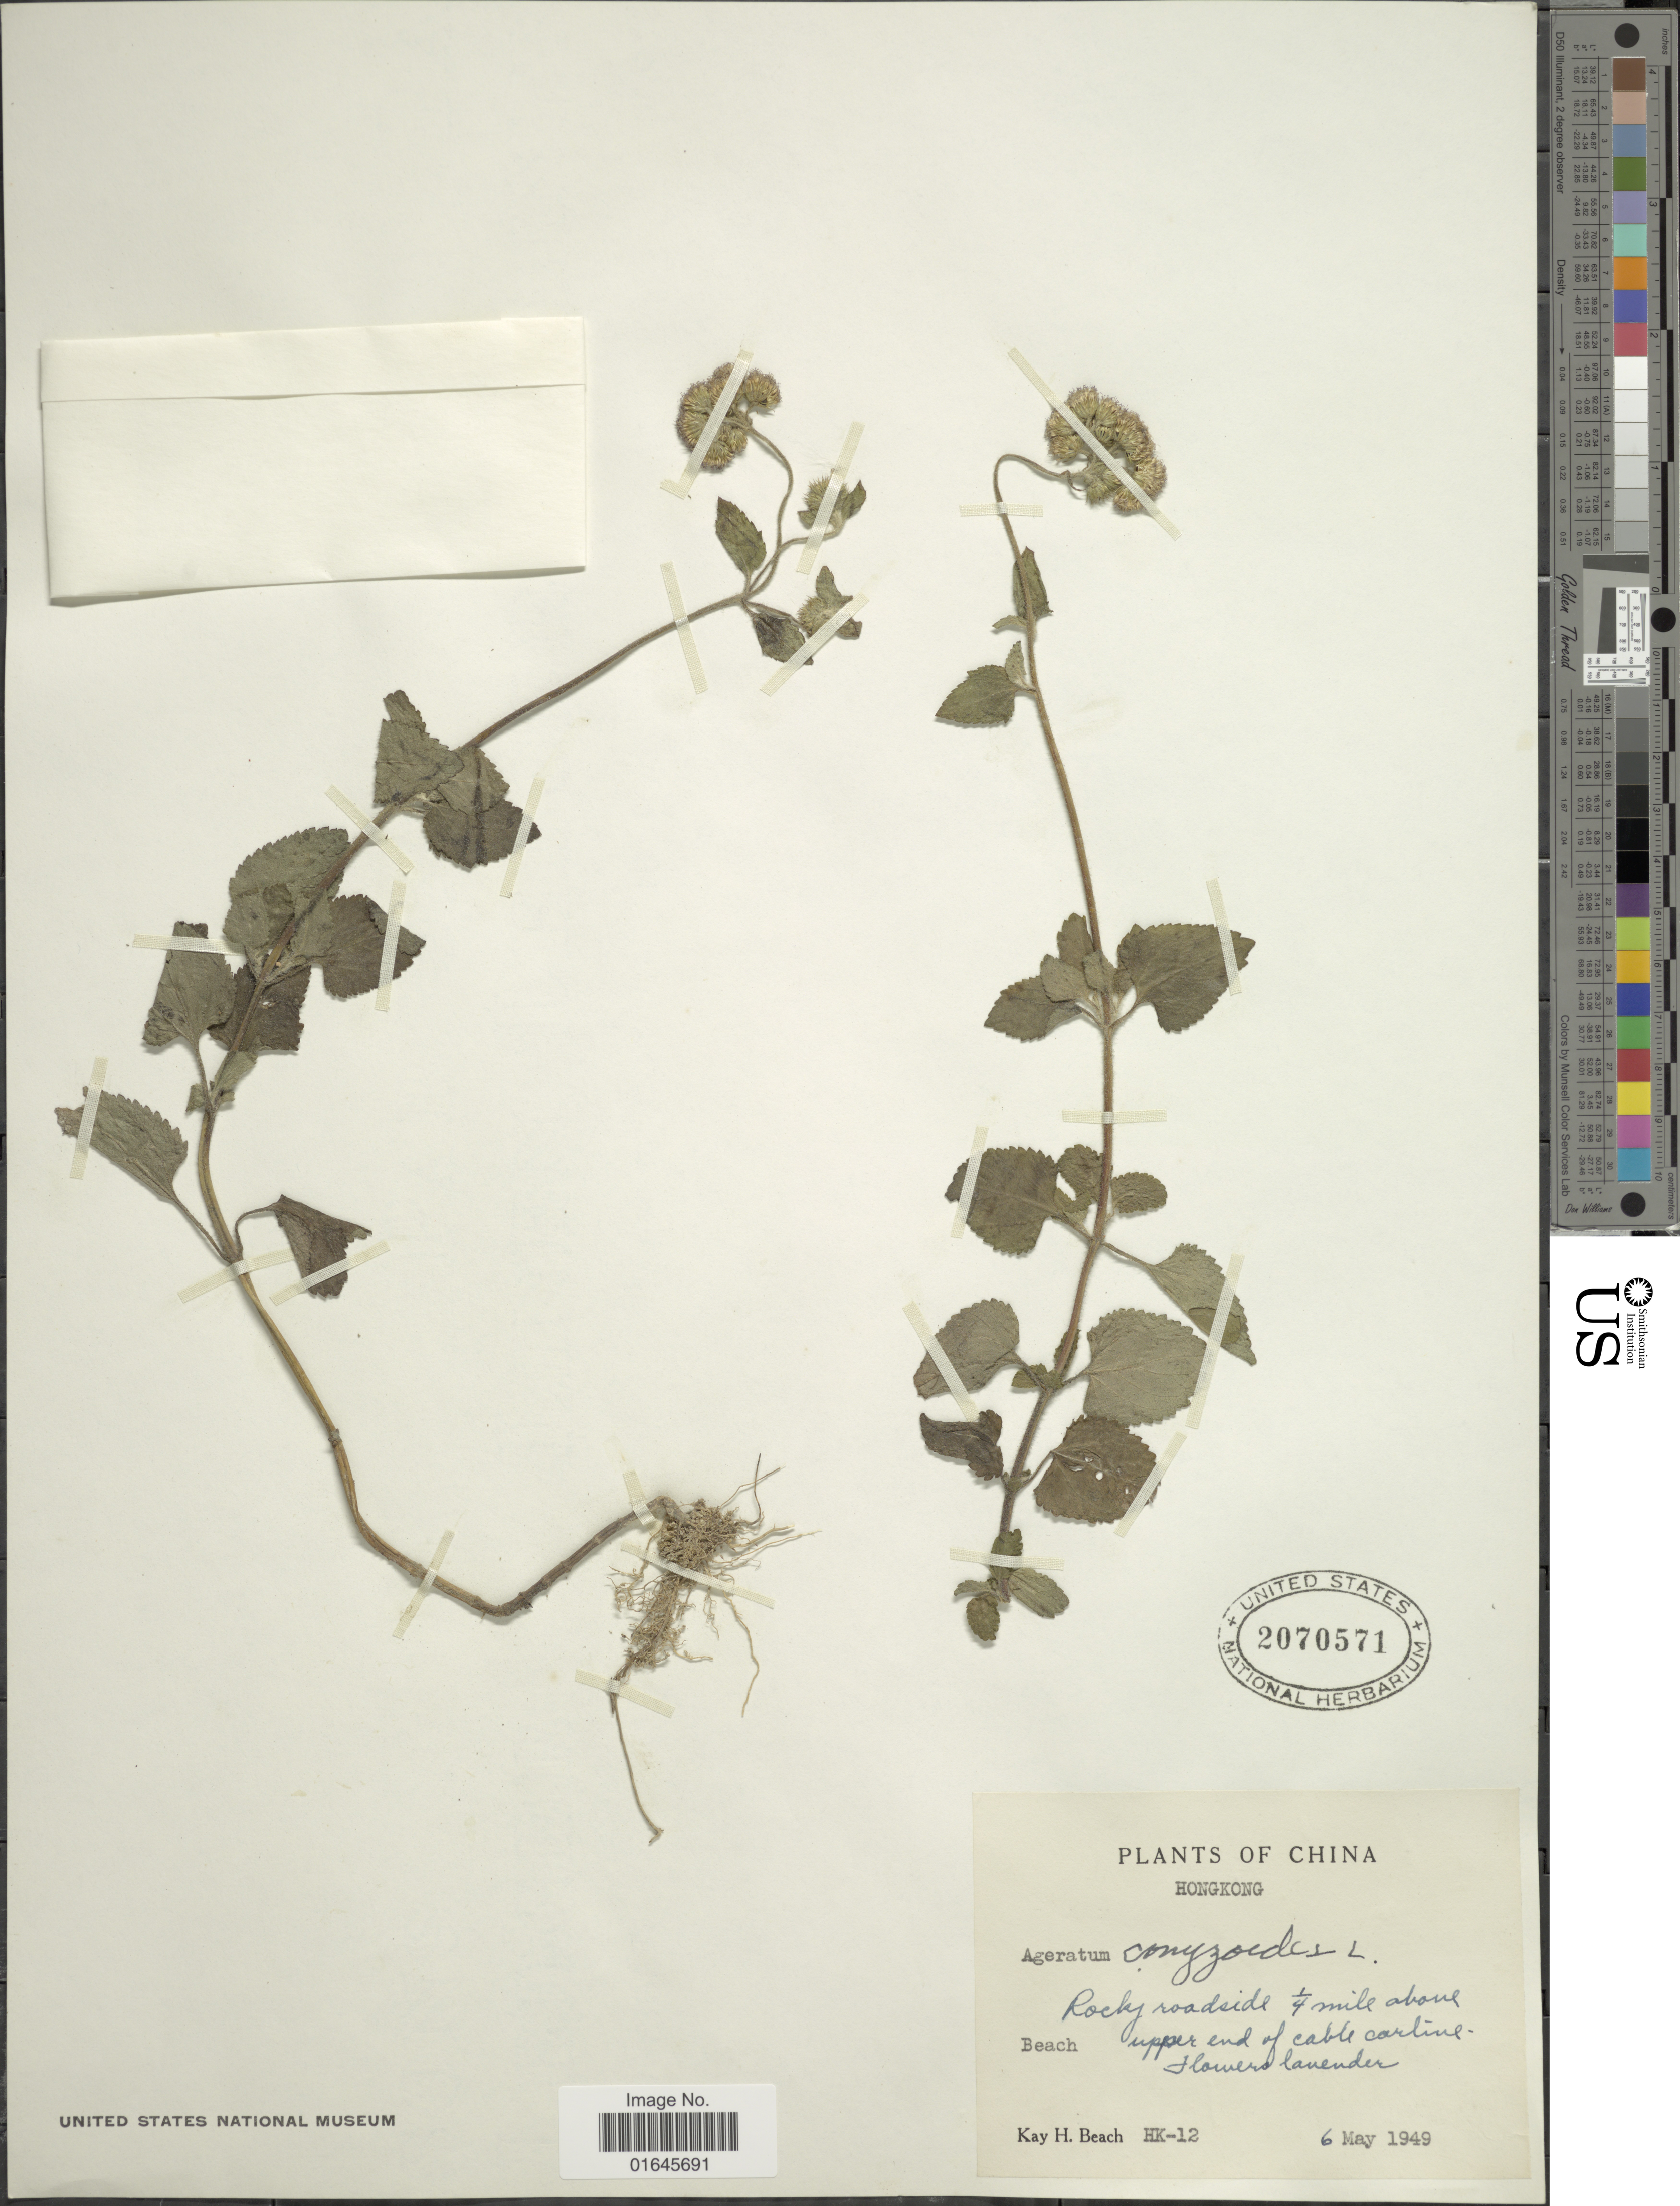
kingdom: Plantae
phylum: Tracheophyta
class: Magnoliopsida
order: Asterales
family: Asteraceae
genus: Ageratum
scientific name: Ageratum conyzoides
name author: L.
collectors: K. H. Beach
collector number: HK-12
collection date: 1949-05-06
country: China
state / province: Hong Kong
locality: Ageratum, Conyzoed, Rocky roadside ¼ mile above upper end of cable carline, Beach [interpreted]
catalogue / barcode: US 2070571